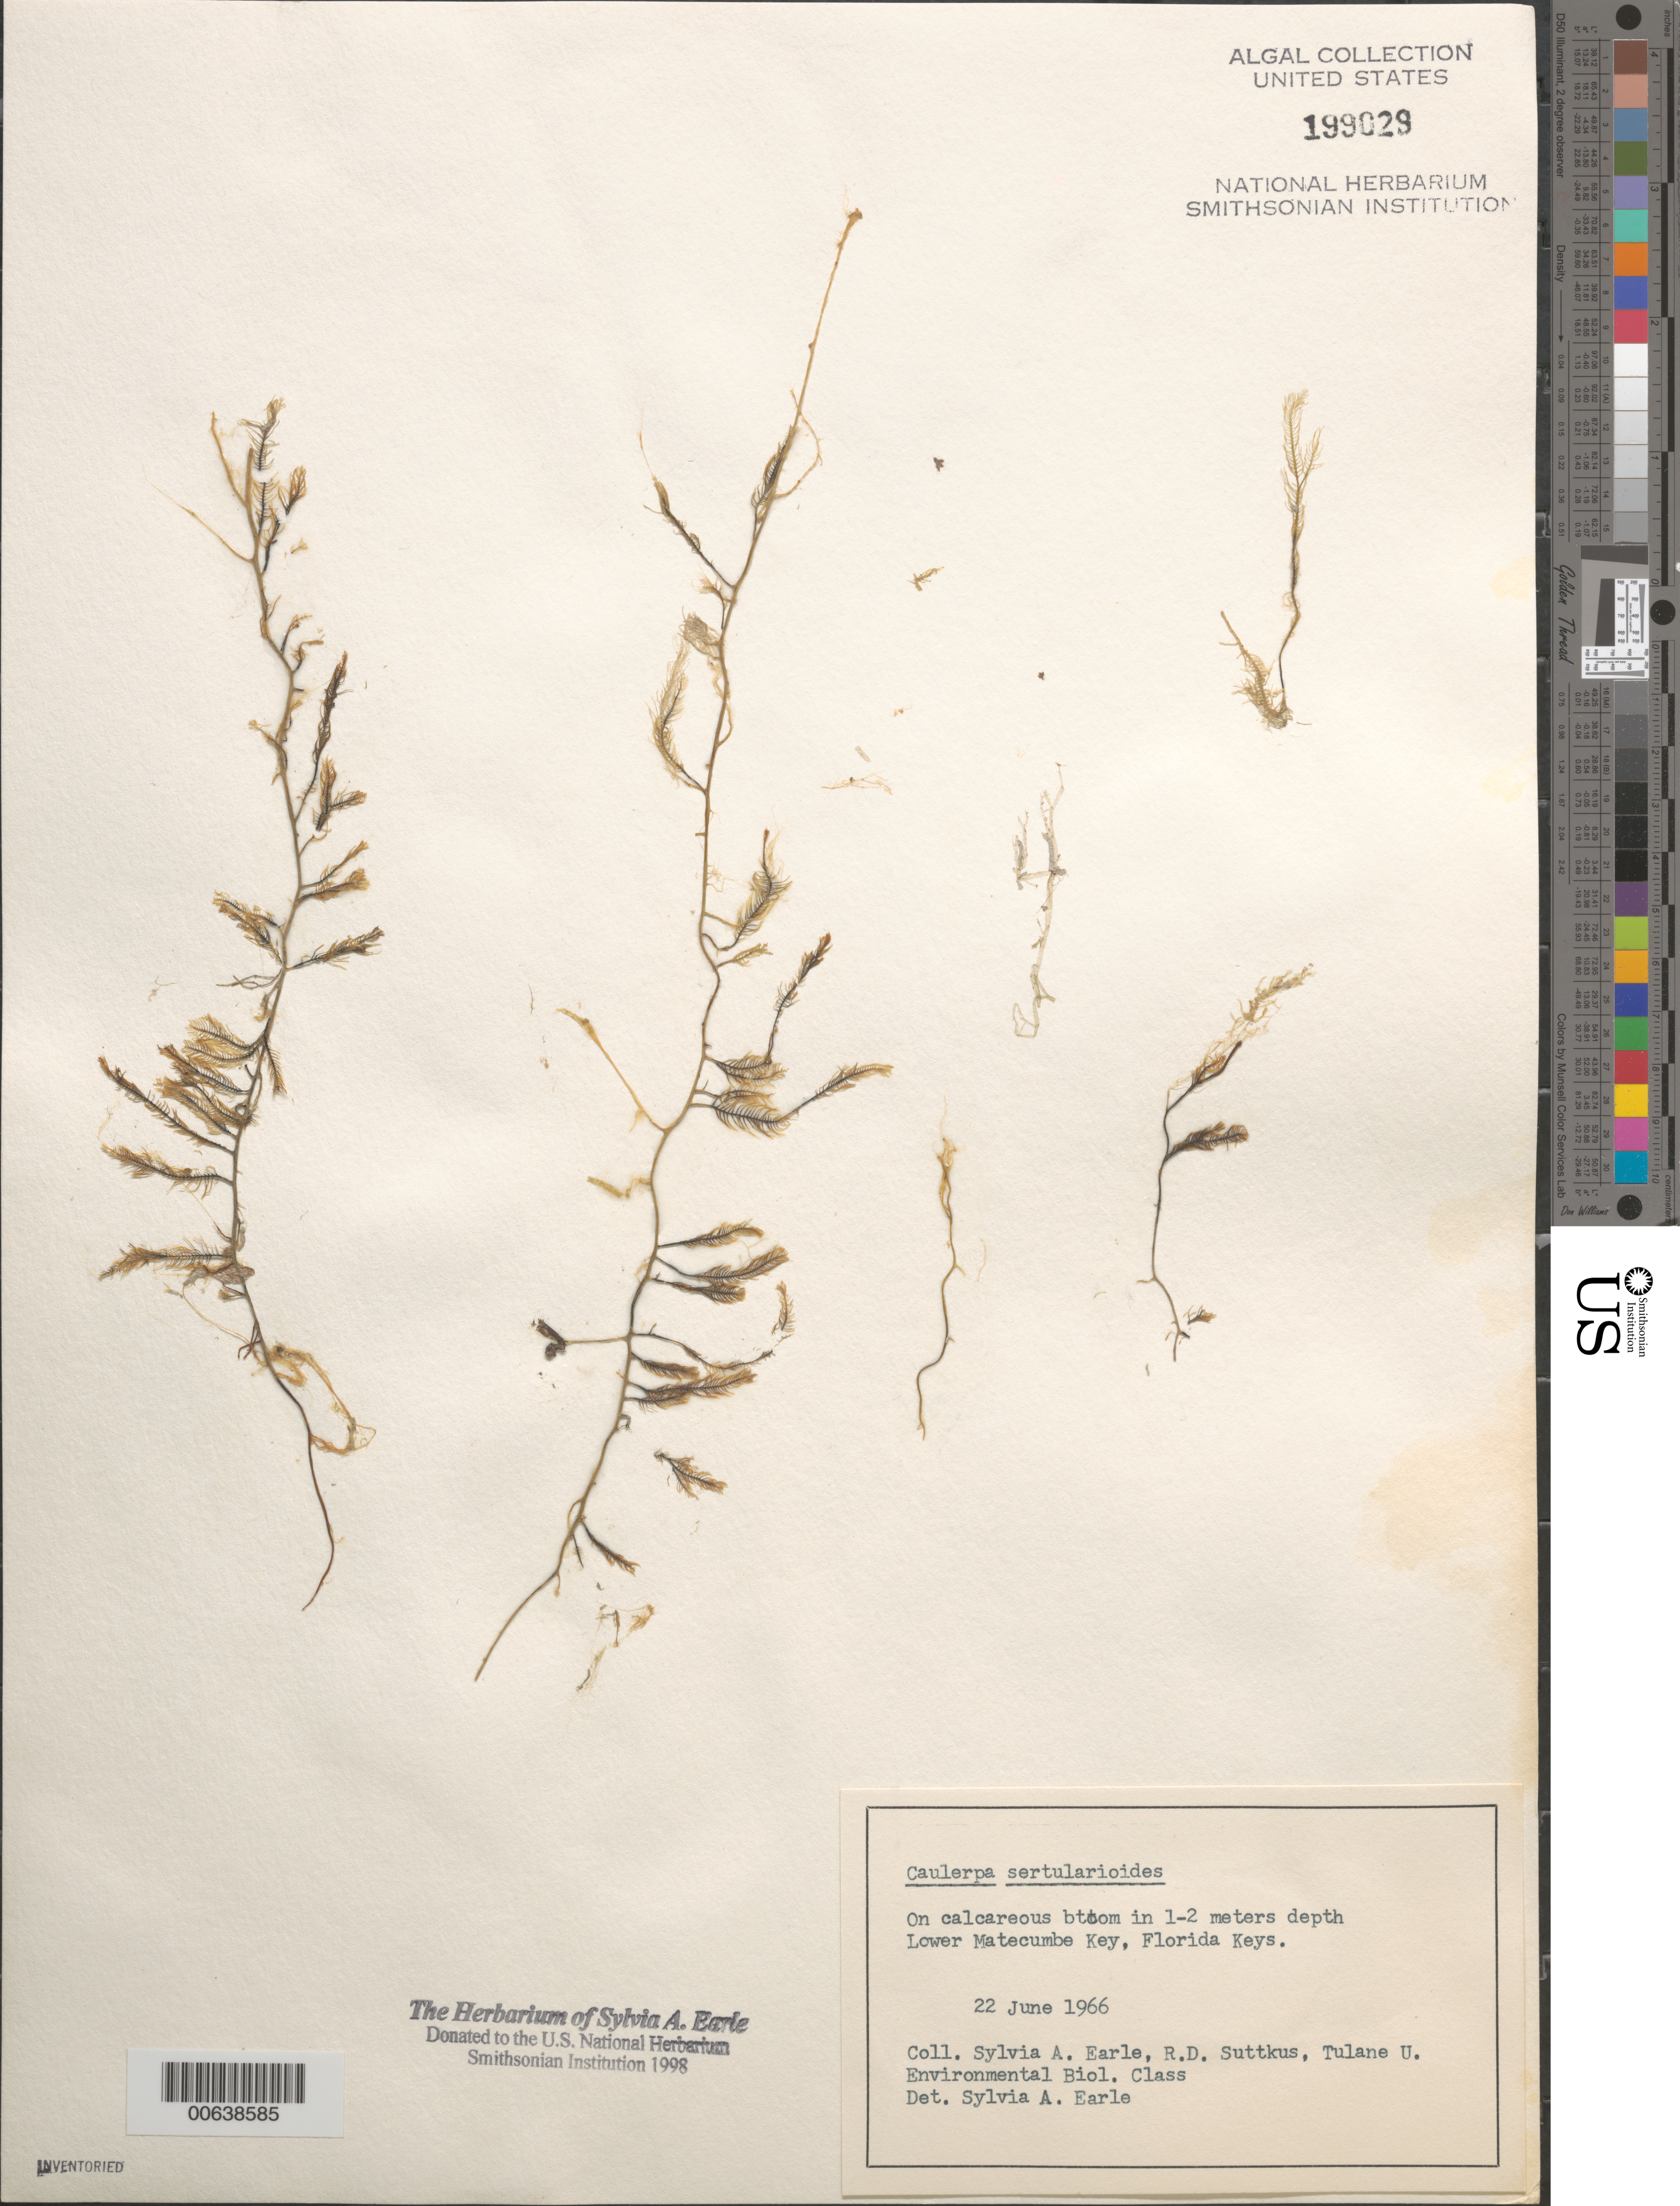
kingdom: Plantae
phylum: Chlorophyta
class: Ulvophyceae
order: Bryopsidales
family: Caulerpaceae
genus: Caulerpa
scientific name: Caulerpa sertularioides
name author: (S.G. Gmel.) M. Howe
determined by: Earle, S. A.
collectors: S. A. Earle, R. Suttkus & Tulane Univ. Env. Biol. Class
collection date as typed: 22 Jun 1966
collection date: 1966-06-22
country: United States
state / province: Florida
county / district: Monroe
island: Lower Matecumbe Key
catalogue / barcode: US 199029